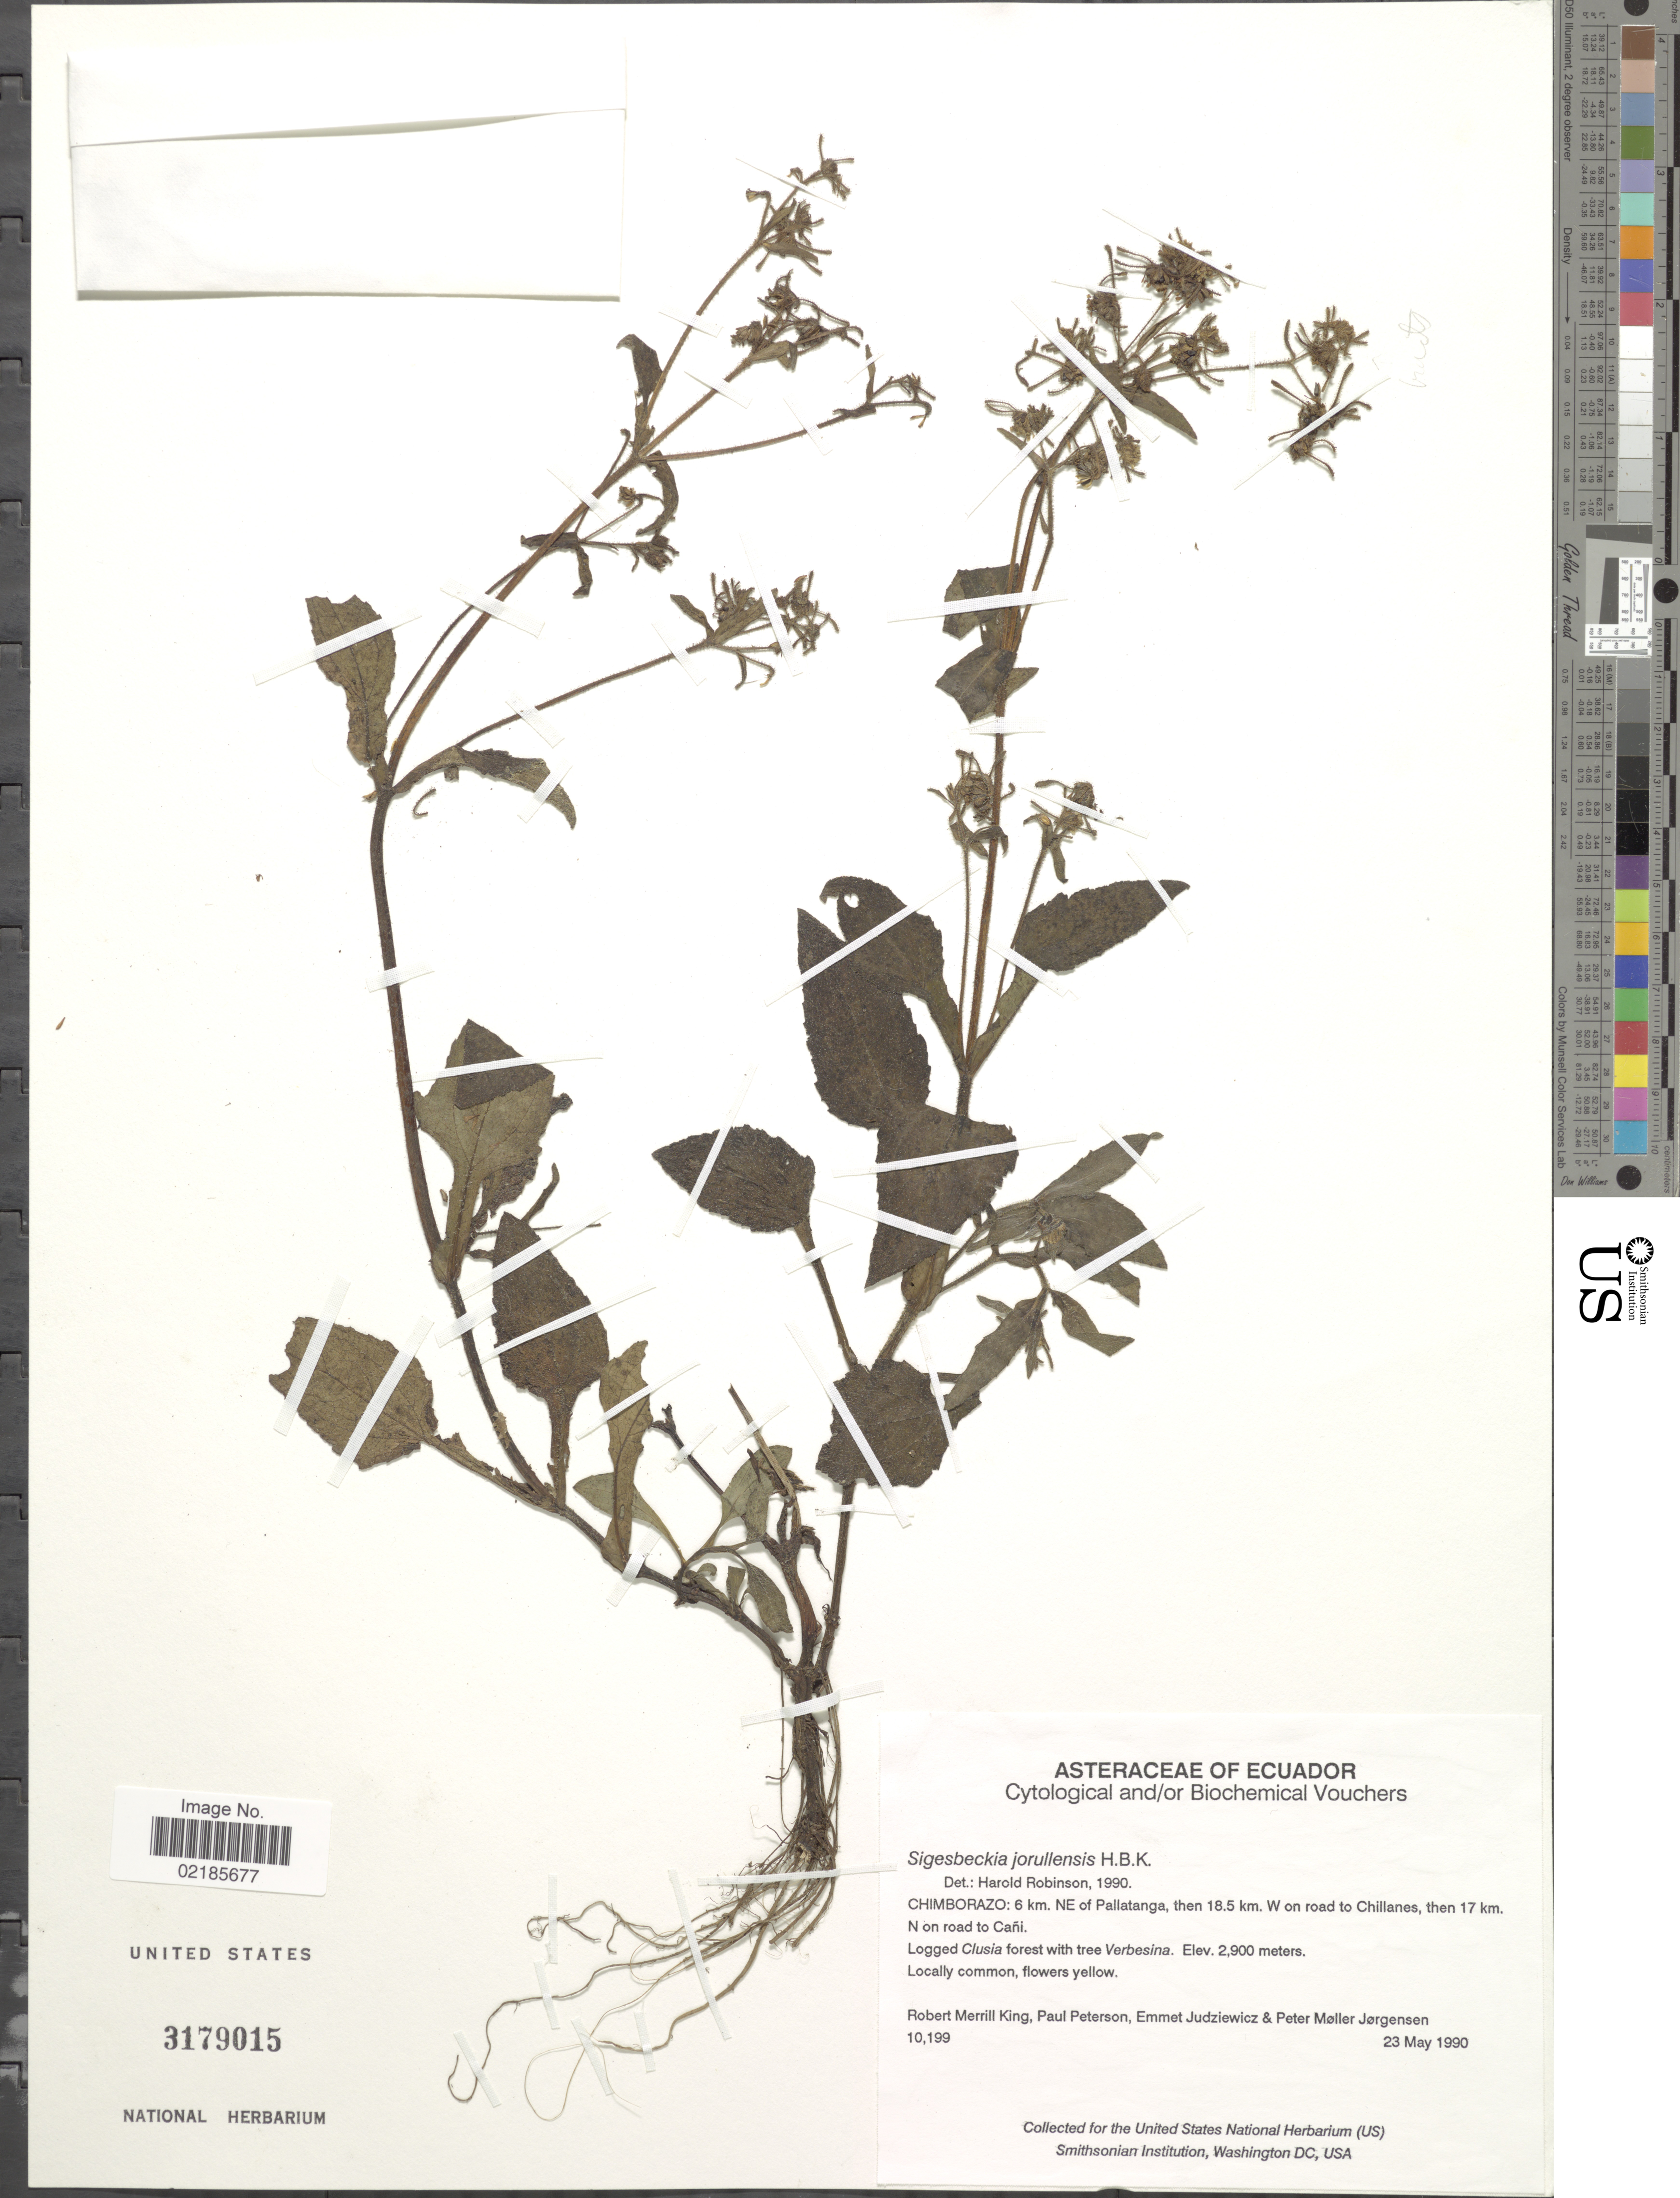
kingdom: Plantae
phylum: Tracheophyta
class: Magnoliopsida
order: Asterales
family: Asteraceae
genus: Sigesbeckia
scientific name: Sigesbeckia jorullensis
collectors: R. M. King, P. M. Peterson, E. Judziewicz & P. M. Jørgensen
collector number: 10199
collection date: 1990-05-23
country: Ecuador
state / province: Chimborazo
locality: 6 km. NE of Pallatanga, then 18.5 km. W on road to Chillanes, then 17 km. N on road to Cañi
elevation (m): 2900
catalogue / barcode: US 3179015